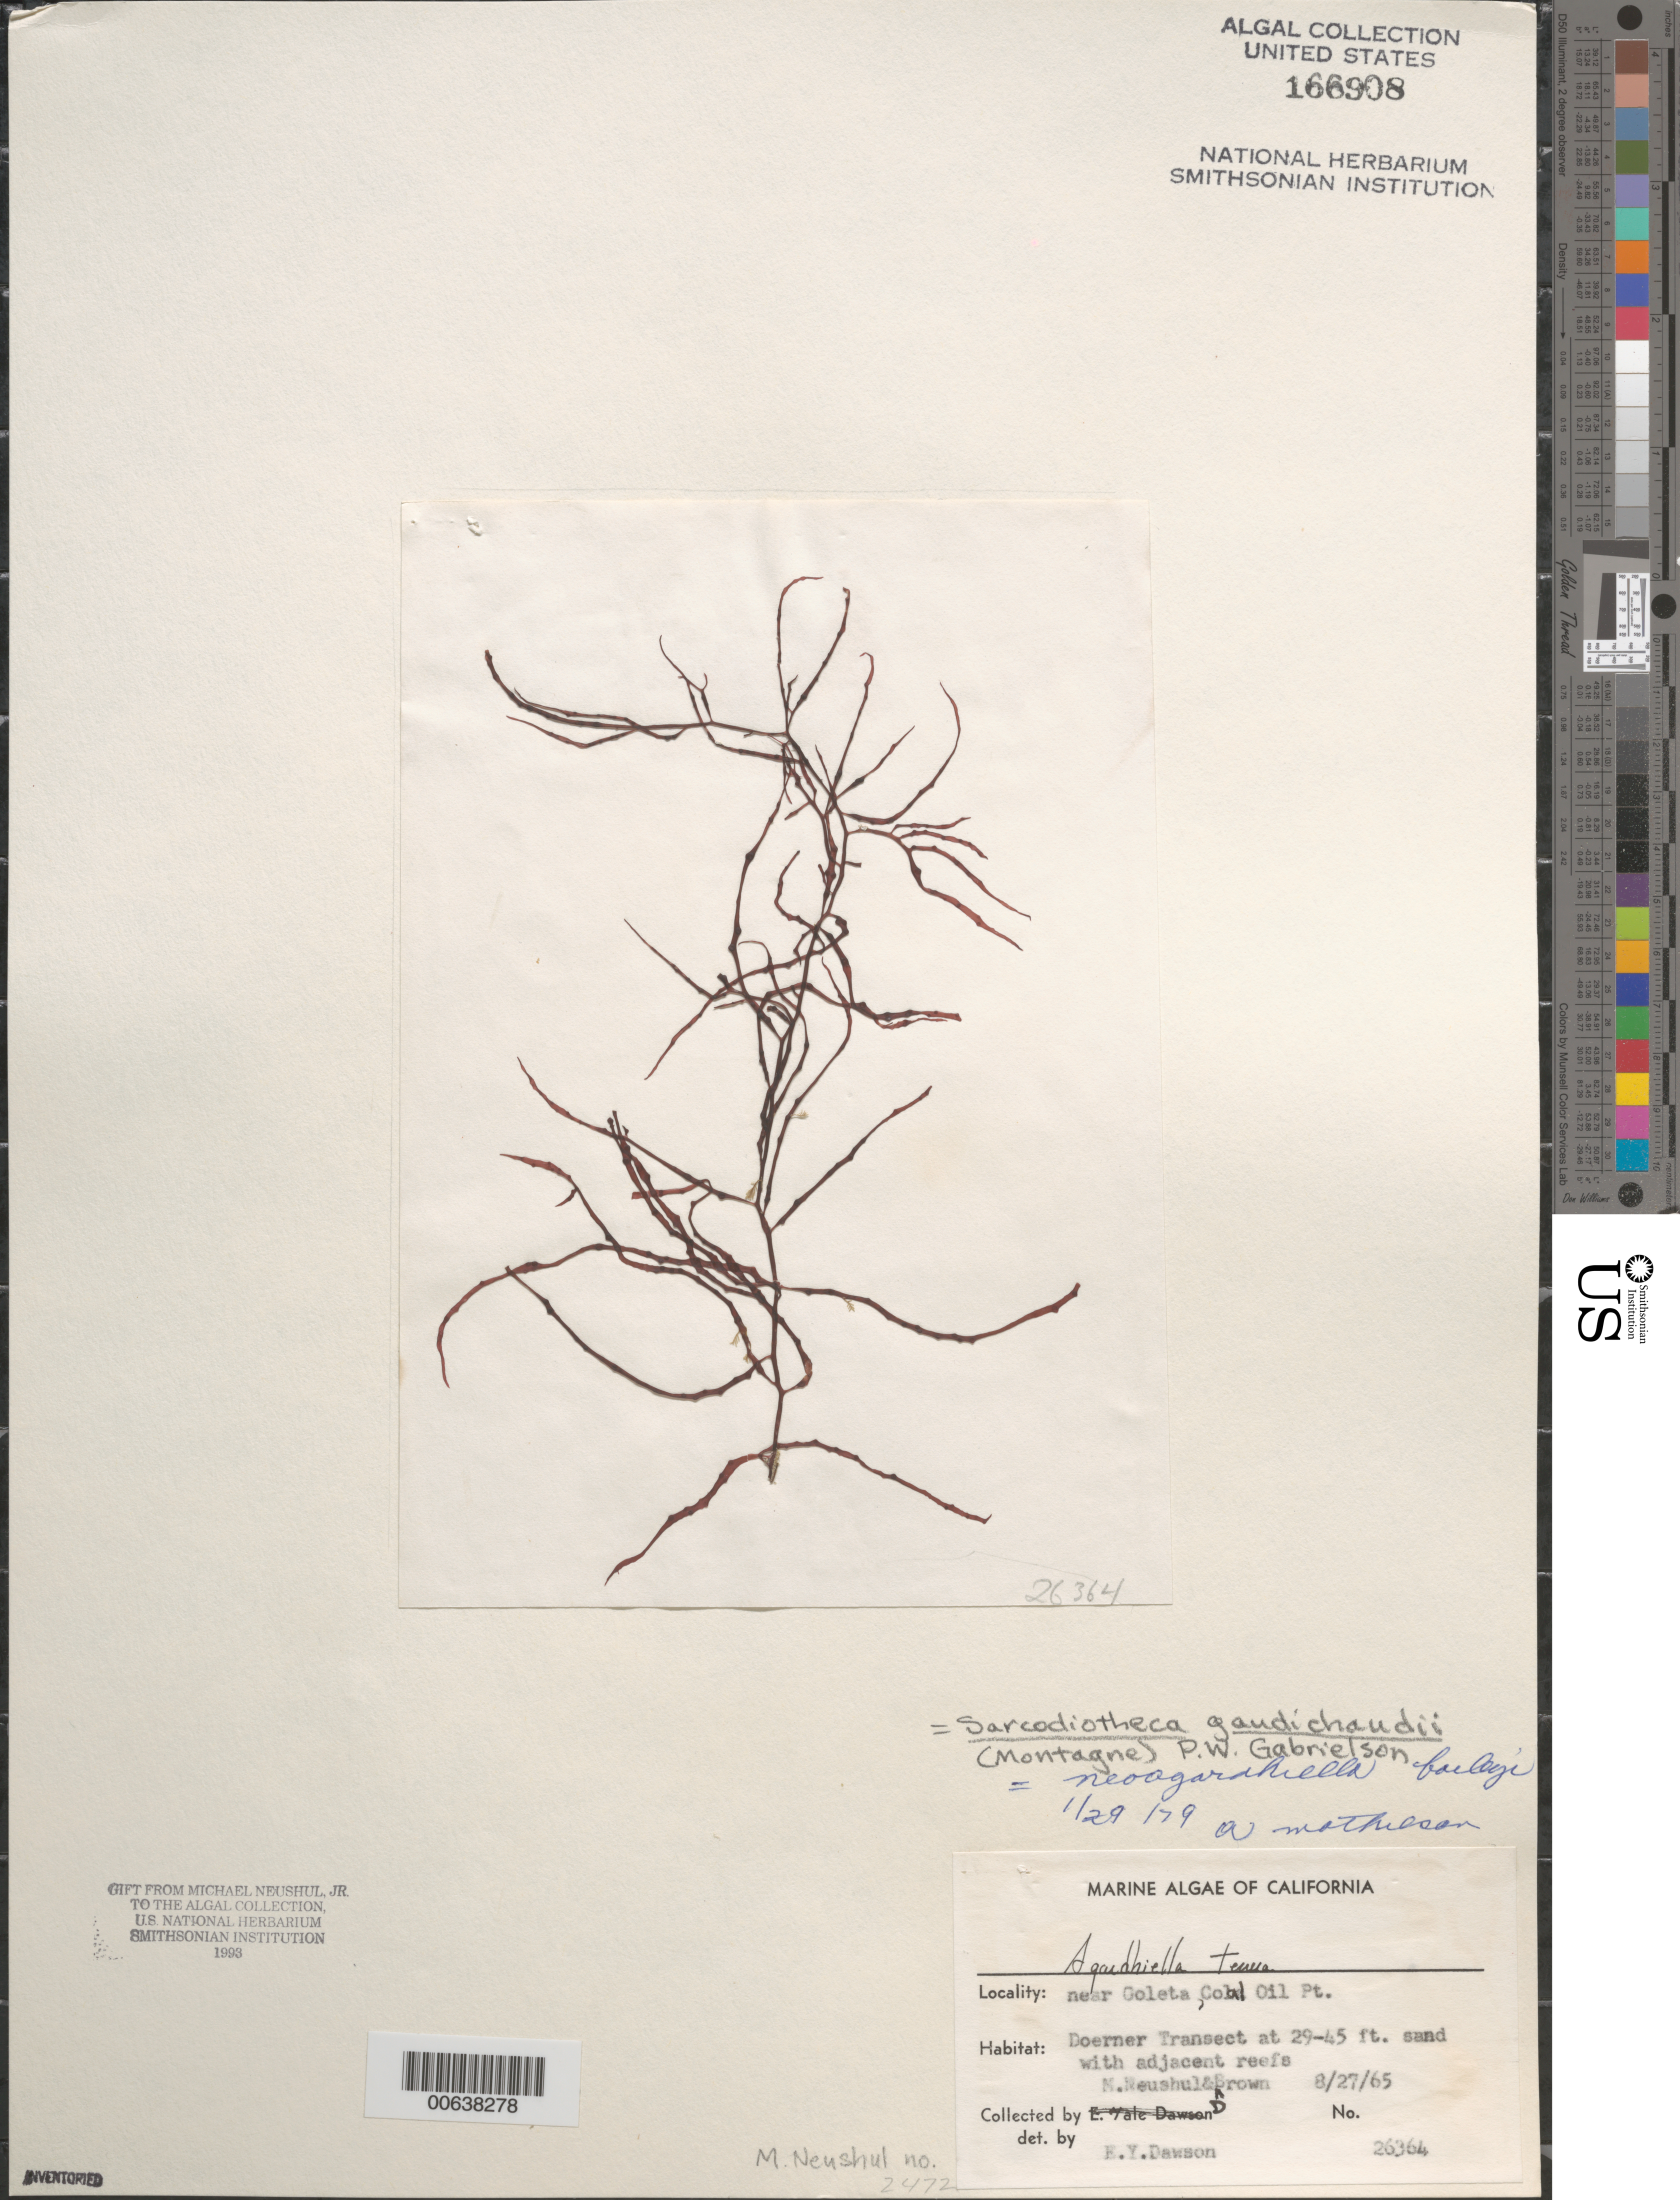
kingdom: Plantae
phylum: Rhodophyta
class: Florideophyceae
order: Gigartinales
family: Solieriaceae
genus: Sarcodiotheca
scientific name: Sarcodiotheca gaudichaudii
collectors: M. Neushul & D. Brown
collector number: Eyd 26364 & Neushul 2472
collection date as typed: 27 Aug 1965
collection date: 1965-08-27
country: United States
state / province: California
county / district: Santa Barbara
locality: Coal Oil Point, near Goleta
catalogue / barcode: US 166908